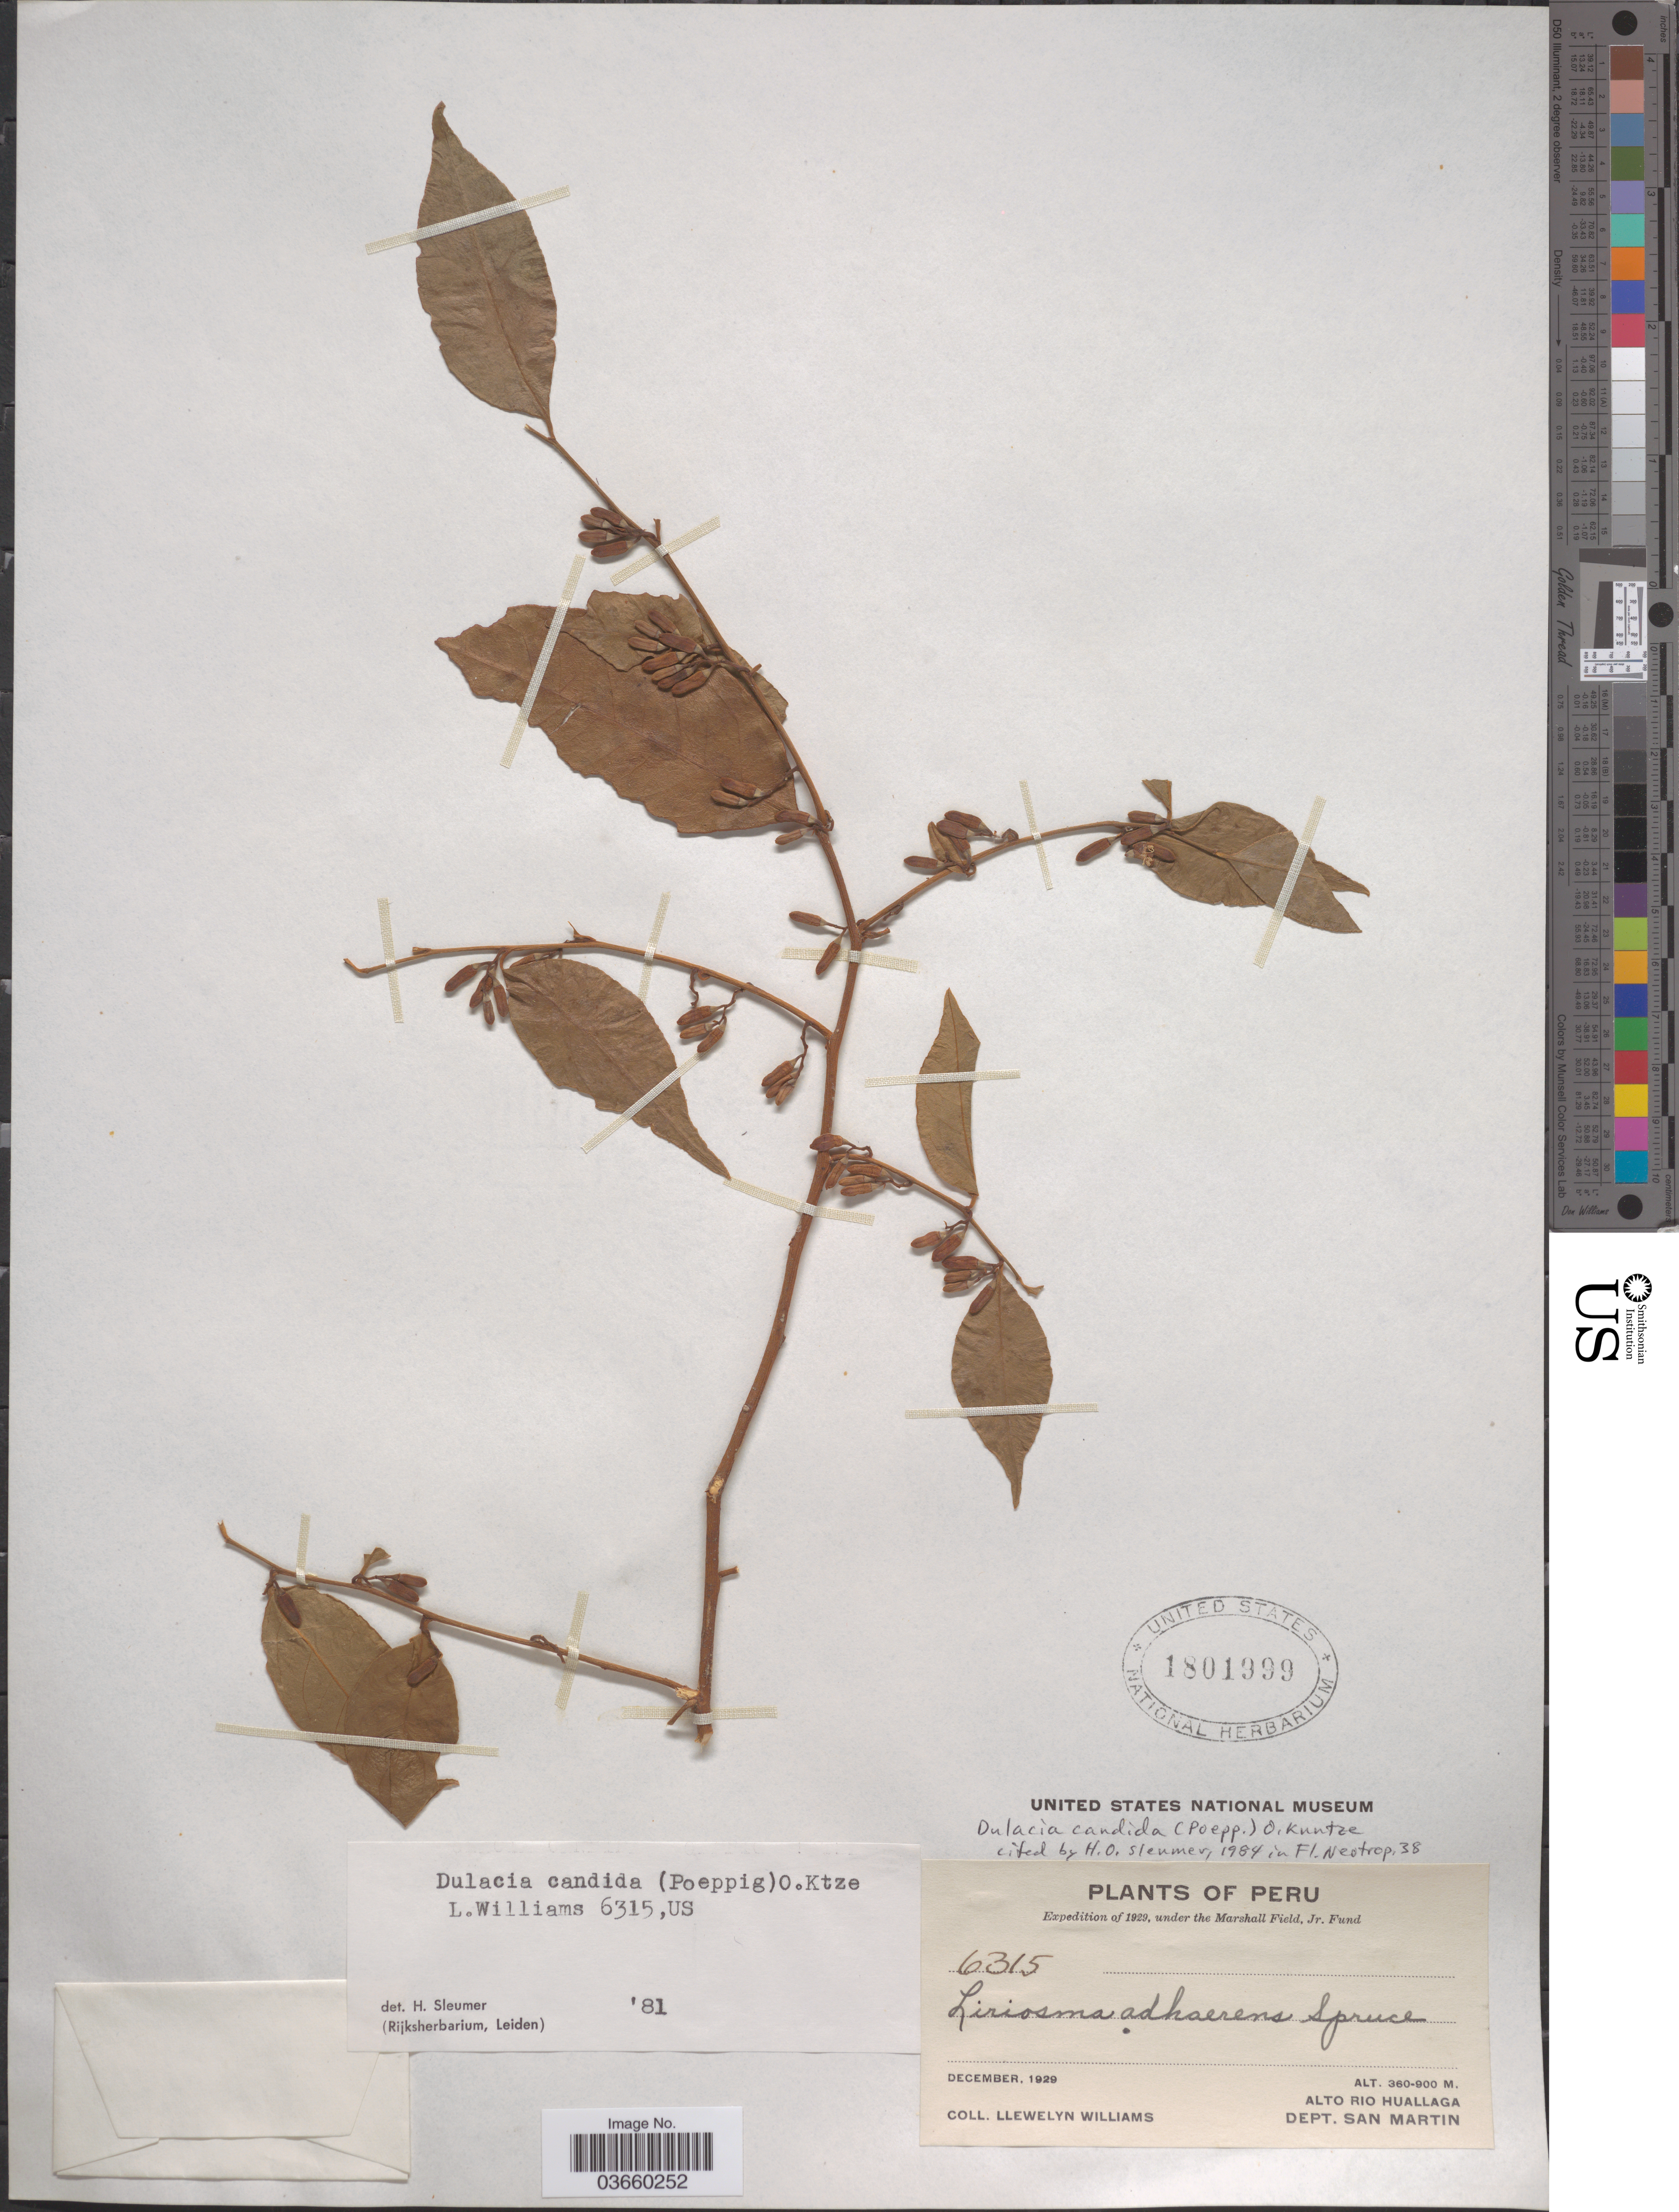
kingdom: Plantae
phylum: Tracheophyta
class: Magnoliopsida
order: Santalales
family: Olacaceae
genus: Dulacia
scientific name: Dulacia candida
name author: (Poepp.) Kuntze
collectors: Ll. Williams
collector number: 6315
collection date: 1929-12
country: Peru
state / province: San Martín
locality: Alto Rio Huallaga. Dept. San Martin.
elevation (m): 360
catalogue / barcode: US 1801999